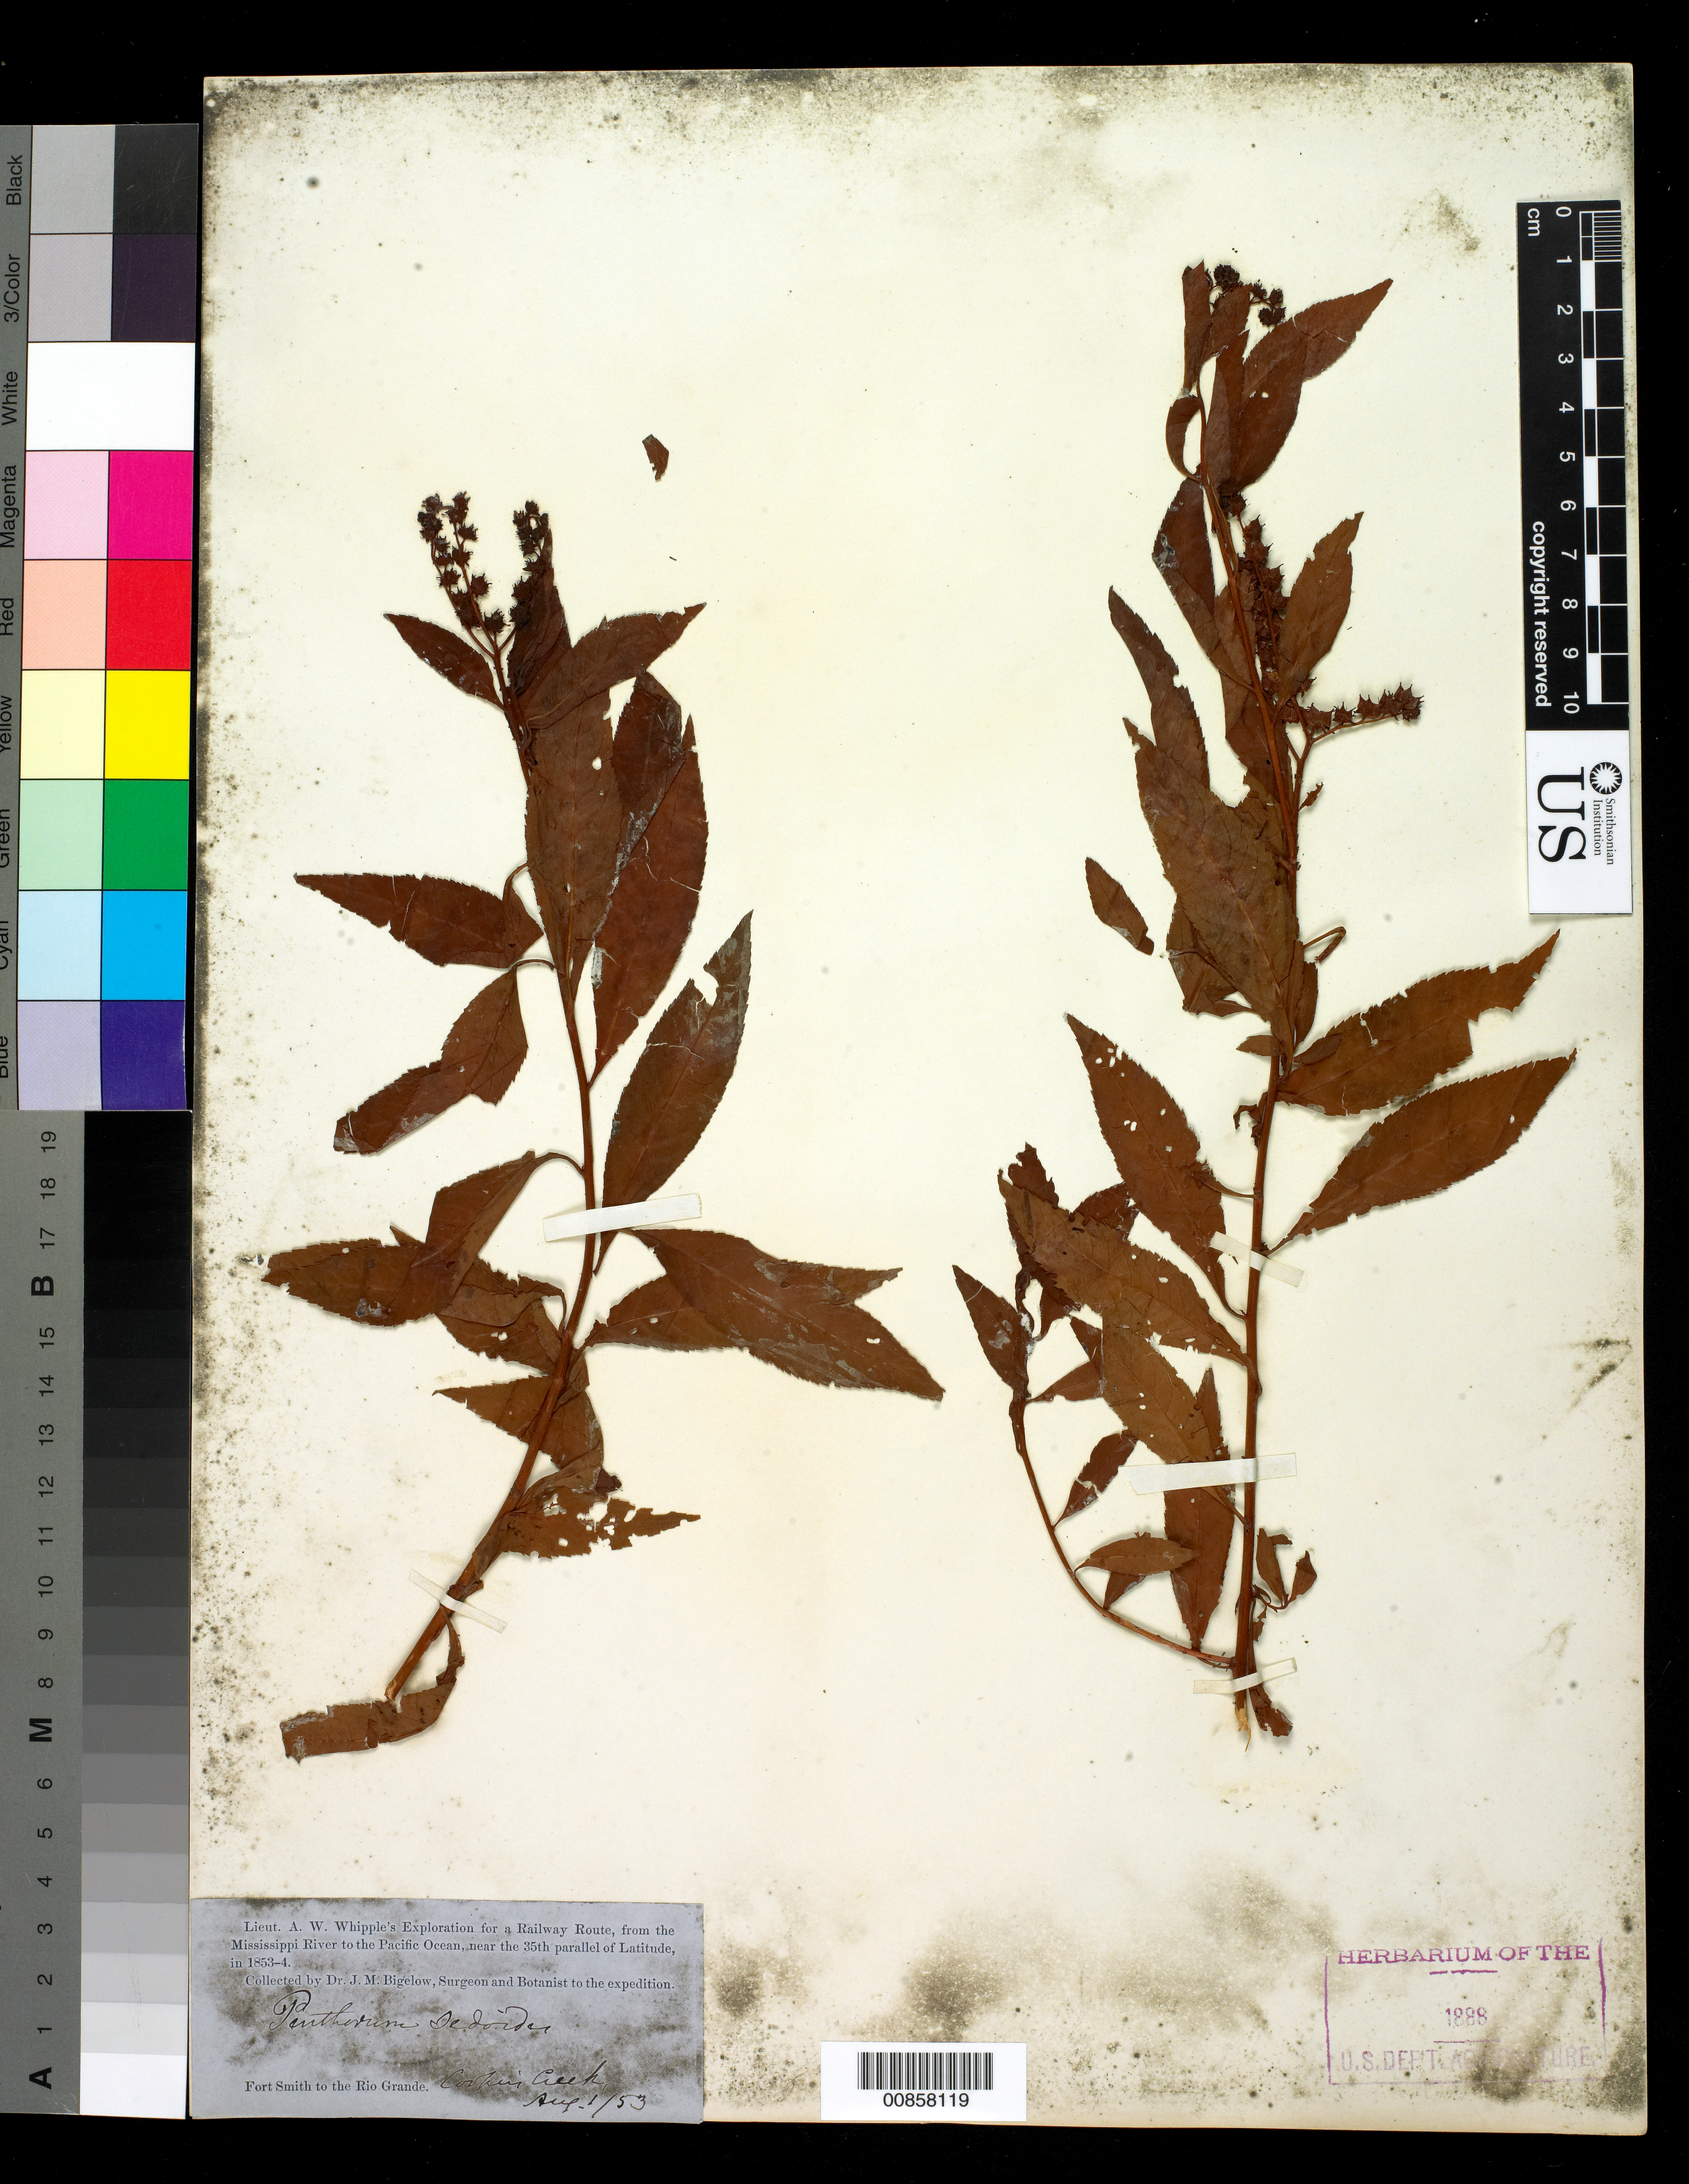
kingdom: Plantae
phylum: Tracheophyta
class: Magnoliopsida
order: Saxifragales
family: Penthoraceae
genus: Penthorum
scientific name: Penthorum sedoides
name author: L.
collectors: J. M. Bigelow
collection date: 1853-08-01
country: United States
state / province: Oklahoma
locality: Fort Smith to the Rio Grande, Cooper's Creek